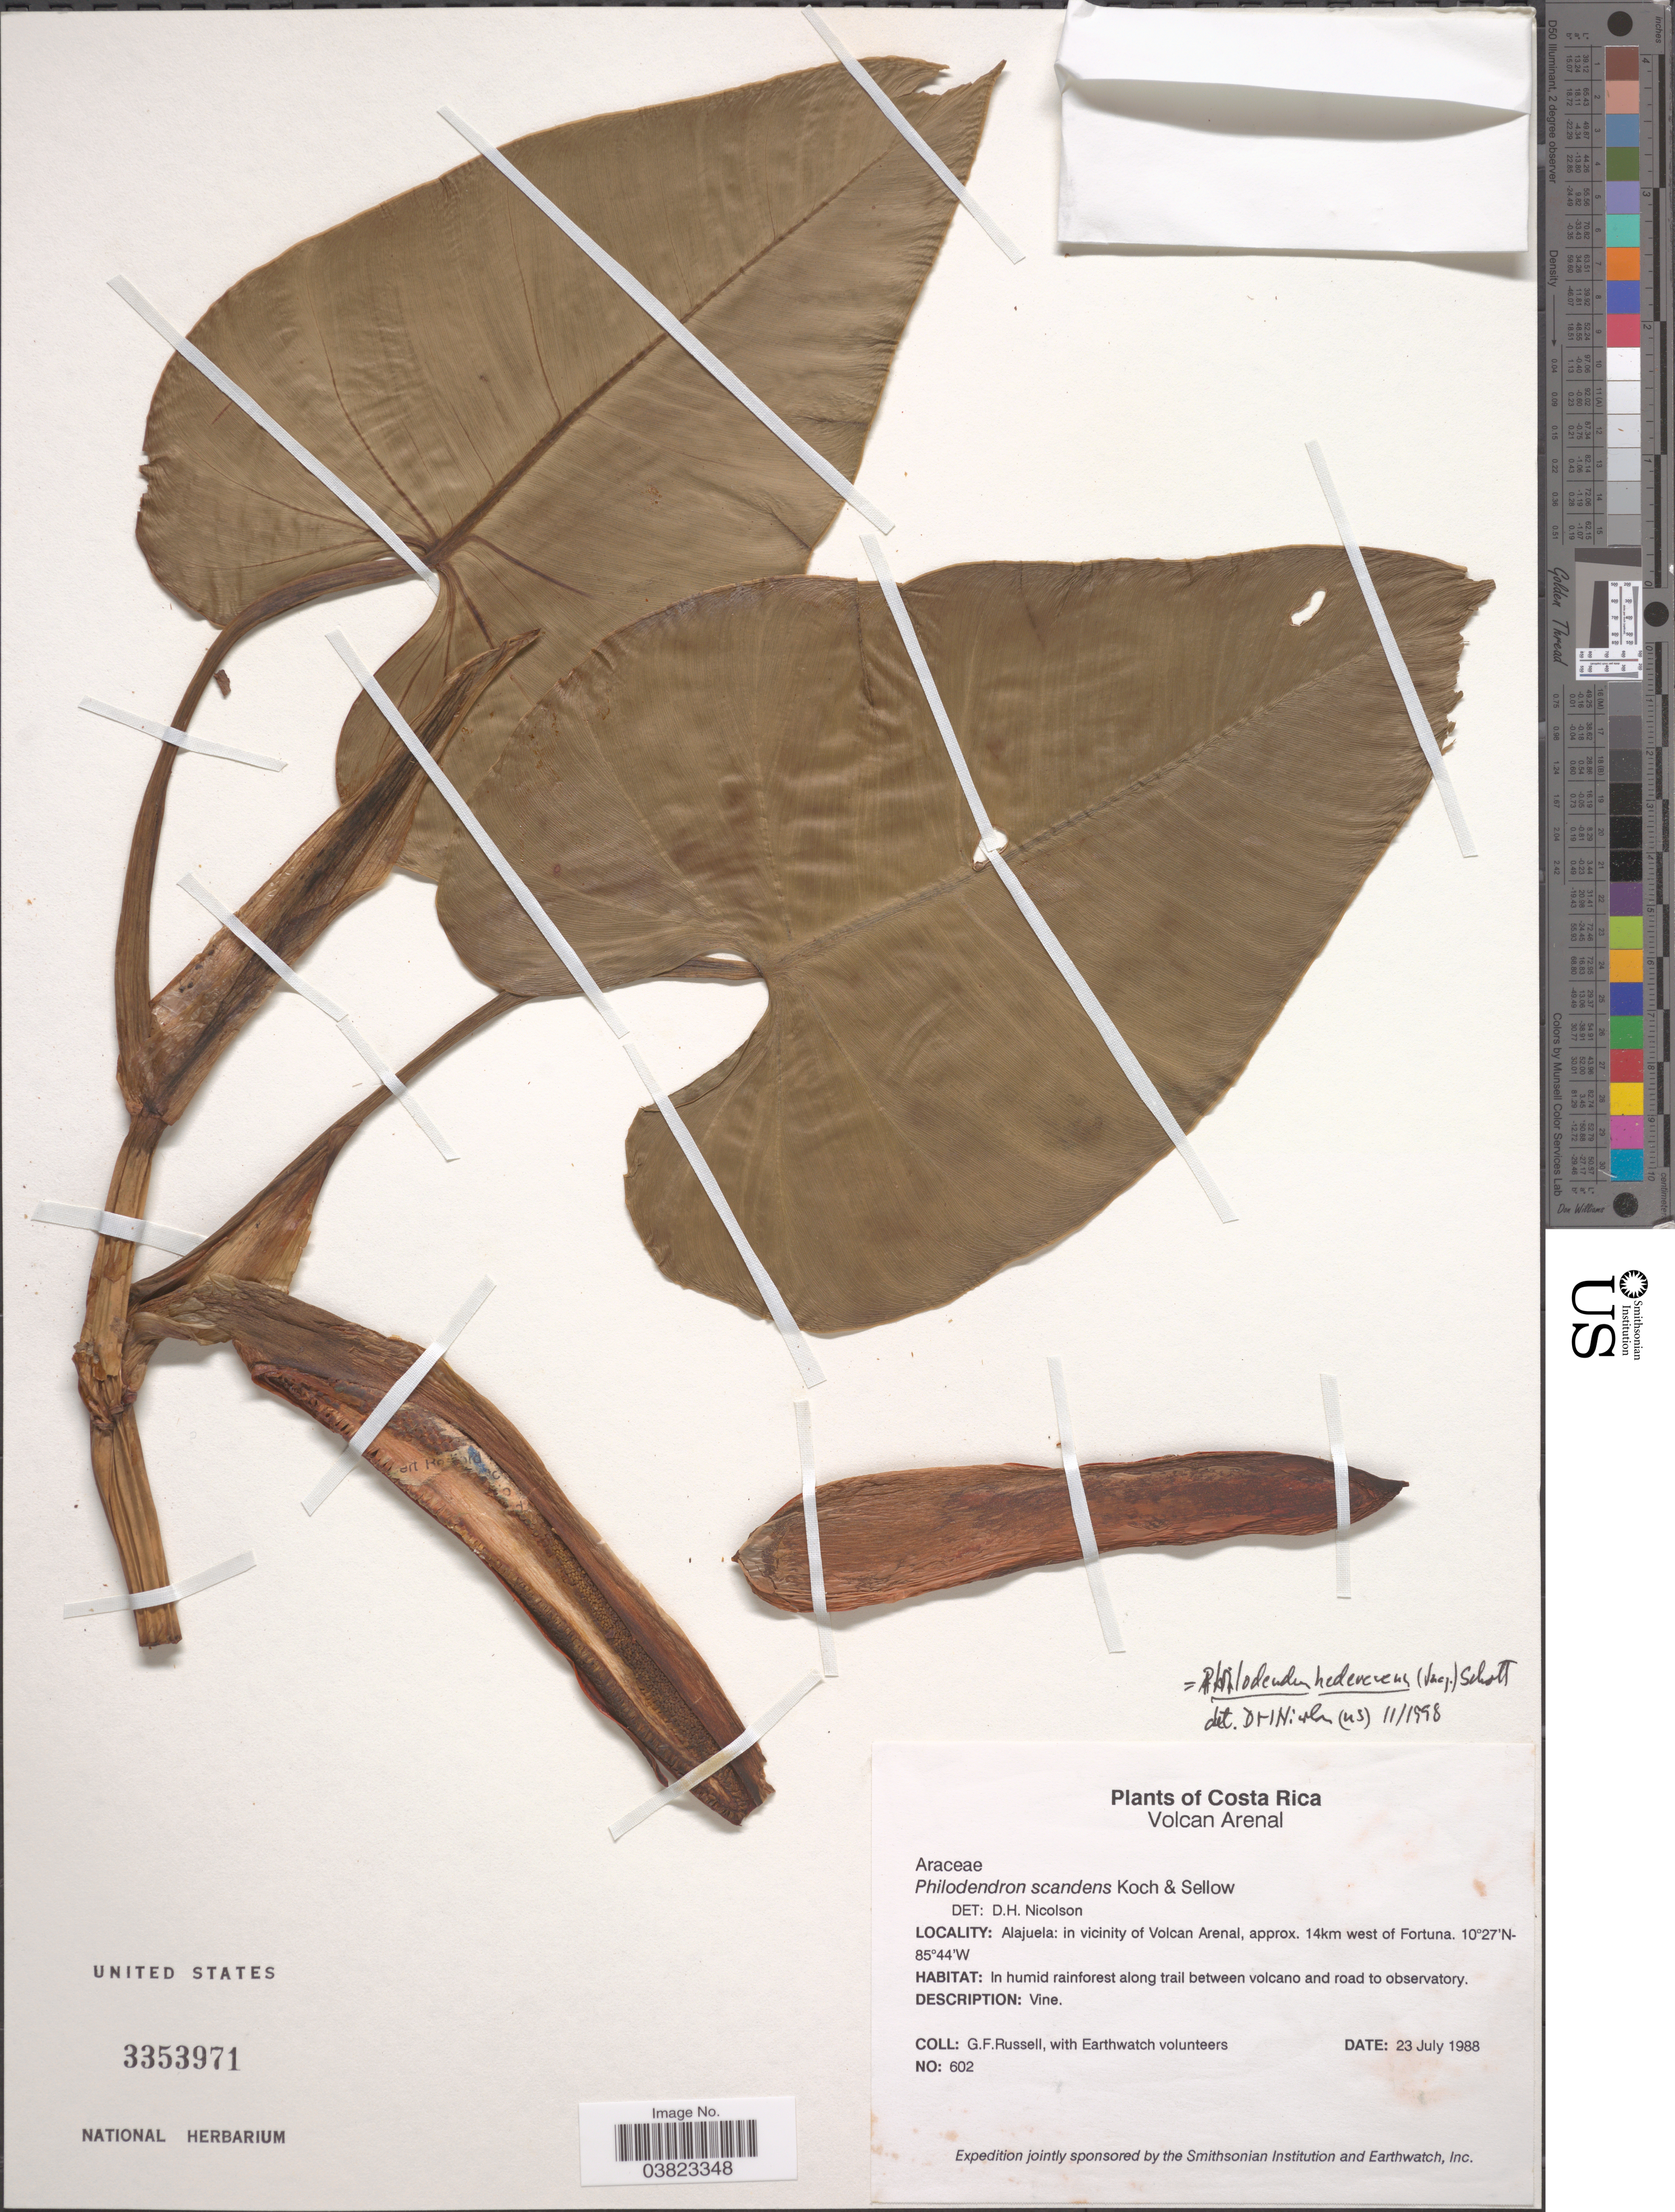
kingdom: Plantae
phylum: Tracheophyta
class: Liliopsida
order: Alismatales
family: Araceae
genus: Philodendron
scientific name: Philodendron hederaceum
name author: (Jacq.) Schott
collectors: G. Russell & Earthwatch Volunteers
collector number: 602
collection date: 1988-07-23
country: Costa Rica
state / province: Alajuela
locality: Volcan Arenal. In vicinity of Volcan Arenal, approx. 14km west of Fortuna.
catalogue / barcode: US 3353971